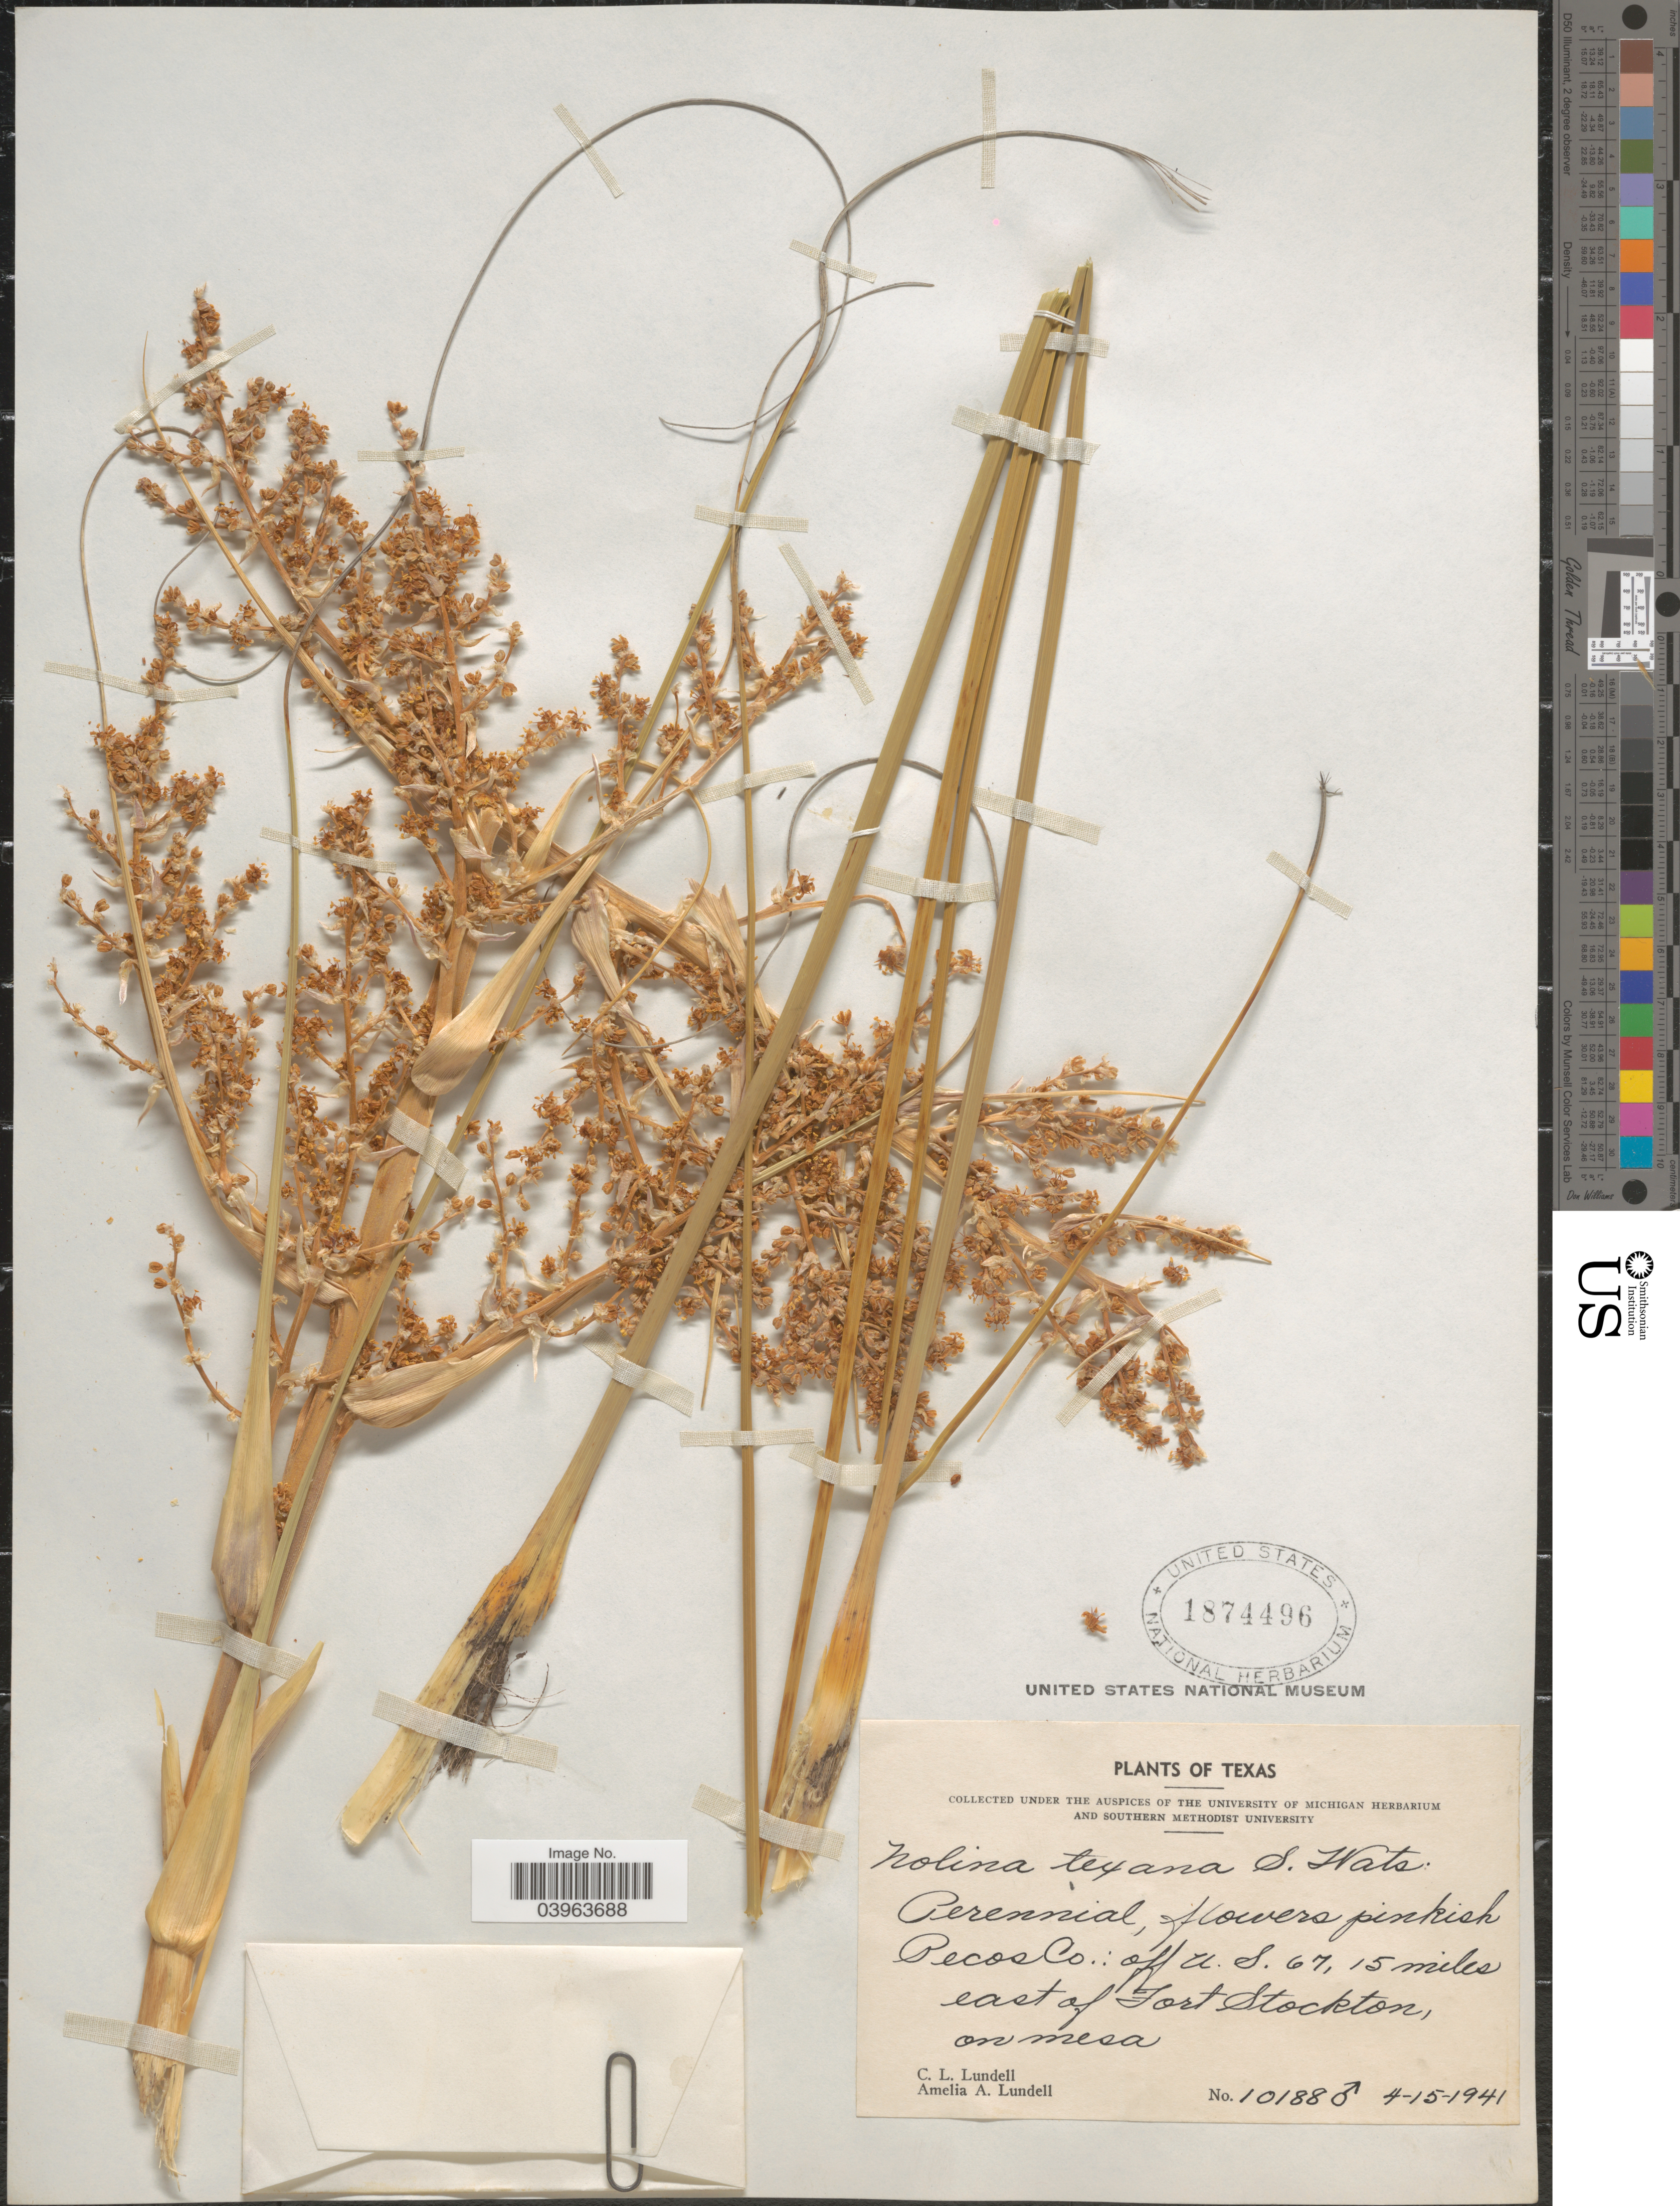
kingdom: Plantae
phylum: Tracheophyta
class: Liliopsida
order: Asparagales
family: Asparagaceae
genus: Nolina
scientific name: Nolina texana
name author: S. Watson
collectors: C. L. Lundell & A. A. Lundell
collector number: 10188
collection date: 1941-04-15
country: United States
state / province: Texas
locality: Pecos Co.: off U. S. 67, 15 miles east of Fort Stockton, on mesa.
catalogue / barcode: US 1874496